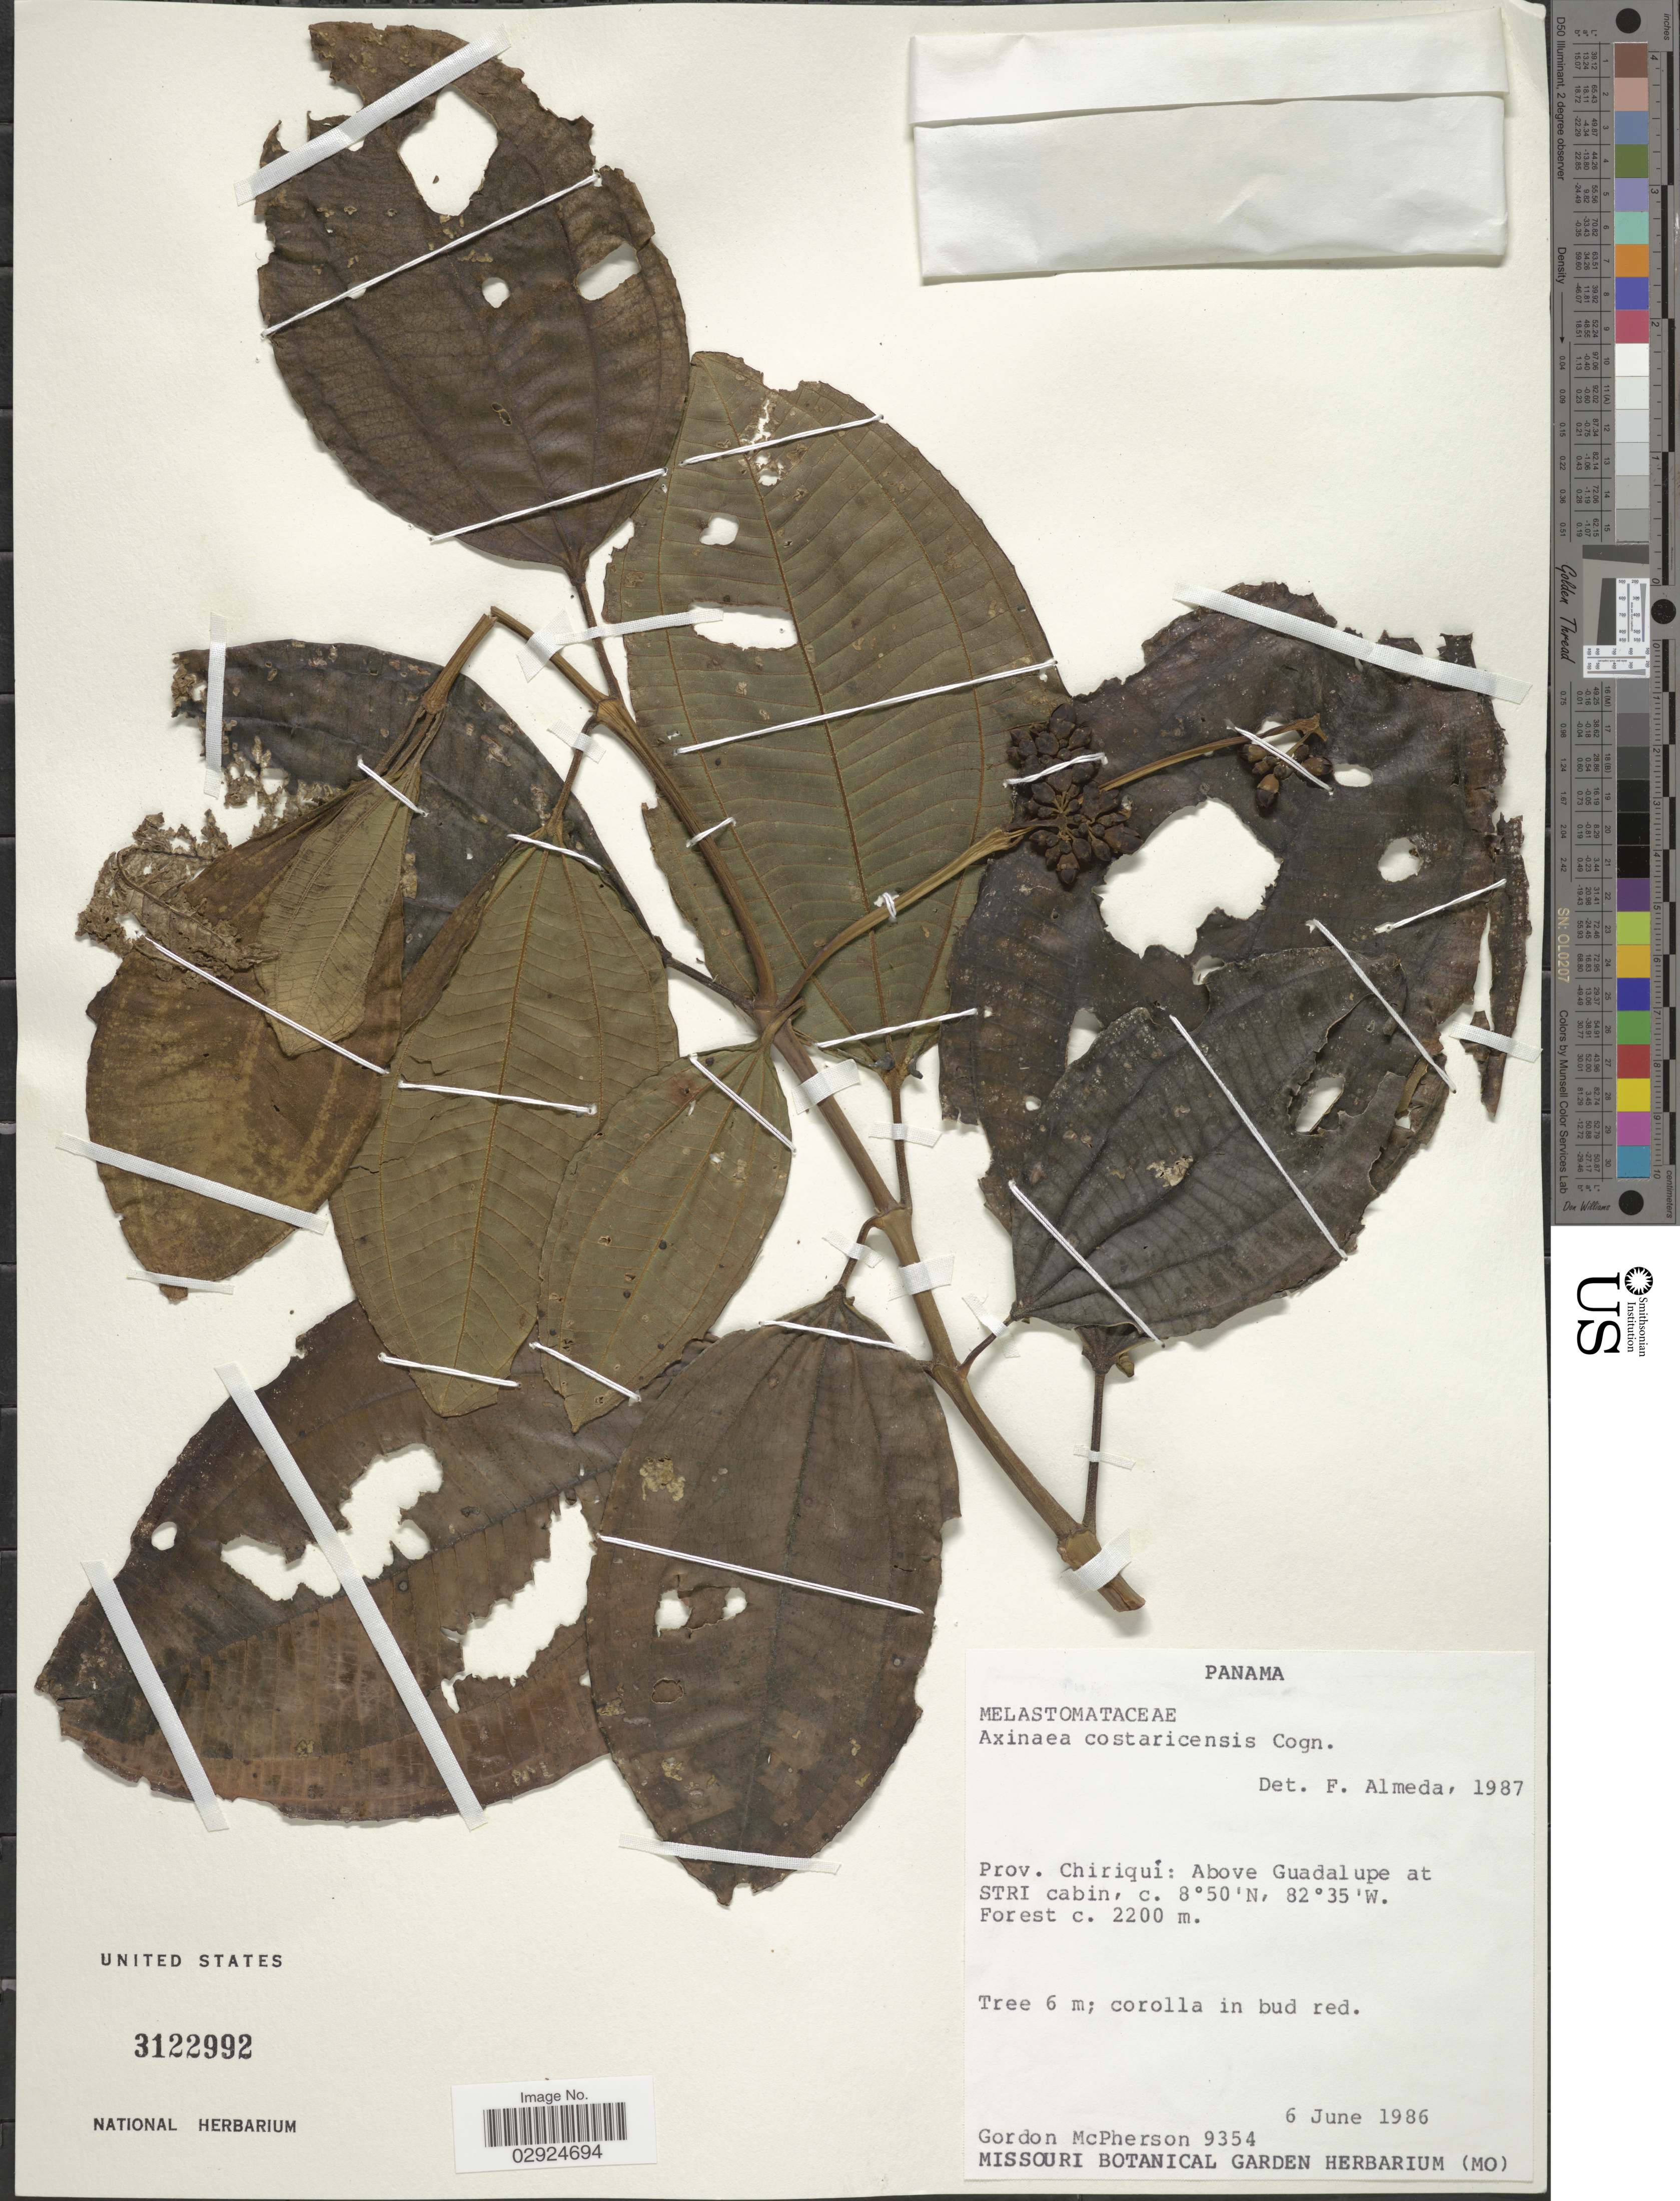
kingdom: Plantae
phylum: Tracheophyta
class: Magnoliopsida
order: Myrtales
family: Melastomataceae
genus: Axinaea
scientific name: Axinaea costaricensis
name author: Cogn. in A. DC.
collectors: G. McPherson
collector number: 9354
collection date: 1986-06-06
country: Panama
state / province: Chiriqui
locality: Prov. Chiriquí: Above Guadalupe at STRI cabin.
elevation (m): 2200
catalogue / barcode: US 3122992